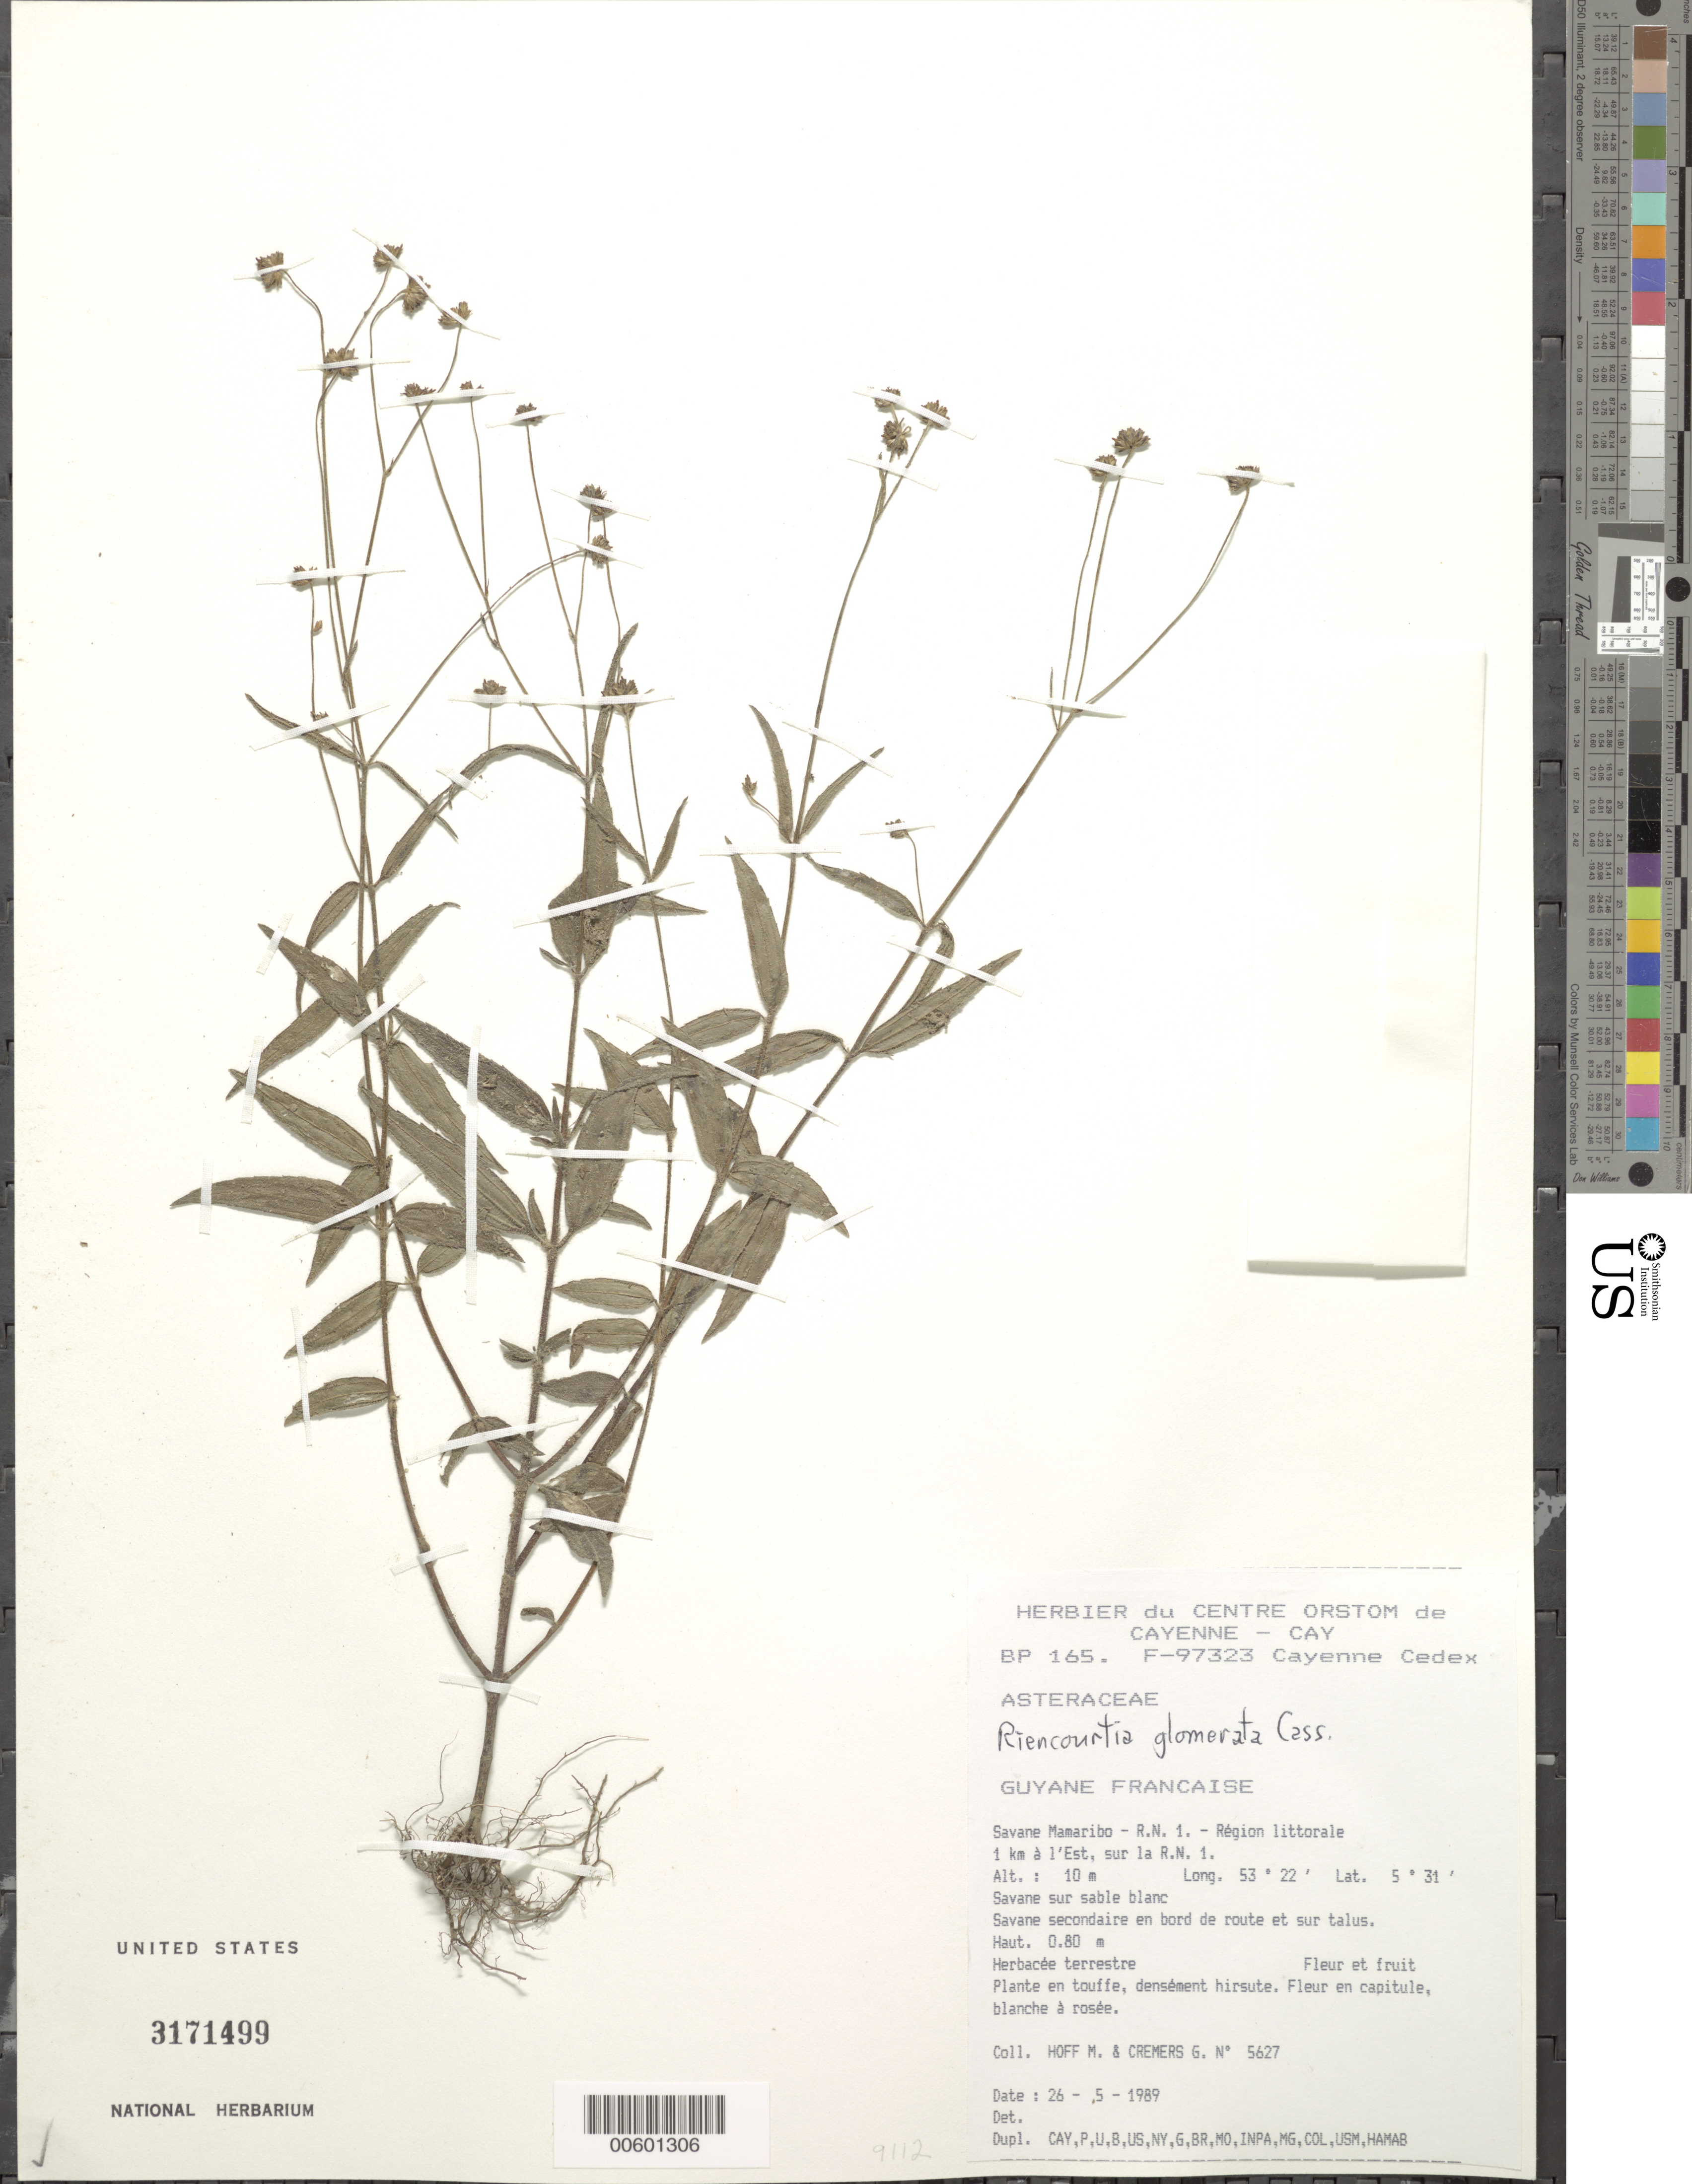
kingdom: Plantae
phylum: Tracheophyta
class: Magnoliopsida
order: Asterales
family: Asteraceae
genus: Riencourtia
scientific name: Riencourtia glomerata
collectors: M. Hoff & G. Cremers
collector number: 5627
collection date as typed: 26-May-89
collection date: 1989-05-26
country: French Guiana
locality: Savane Mamaribo, R.N. 1, 1 km a l'Est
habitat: Savane sur sable blanc. Savane secondaire en bord de route et sur talus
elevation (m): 10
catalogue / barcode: US 3171499